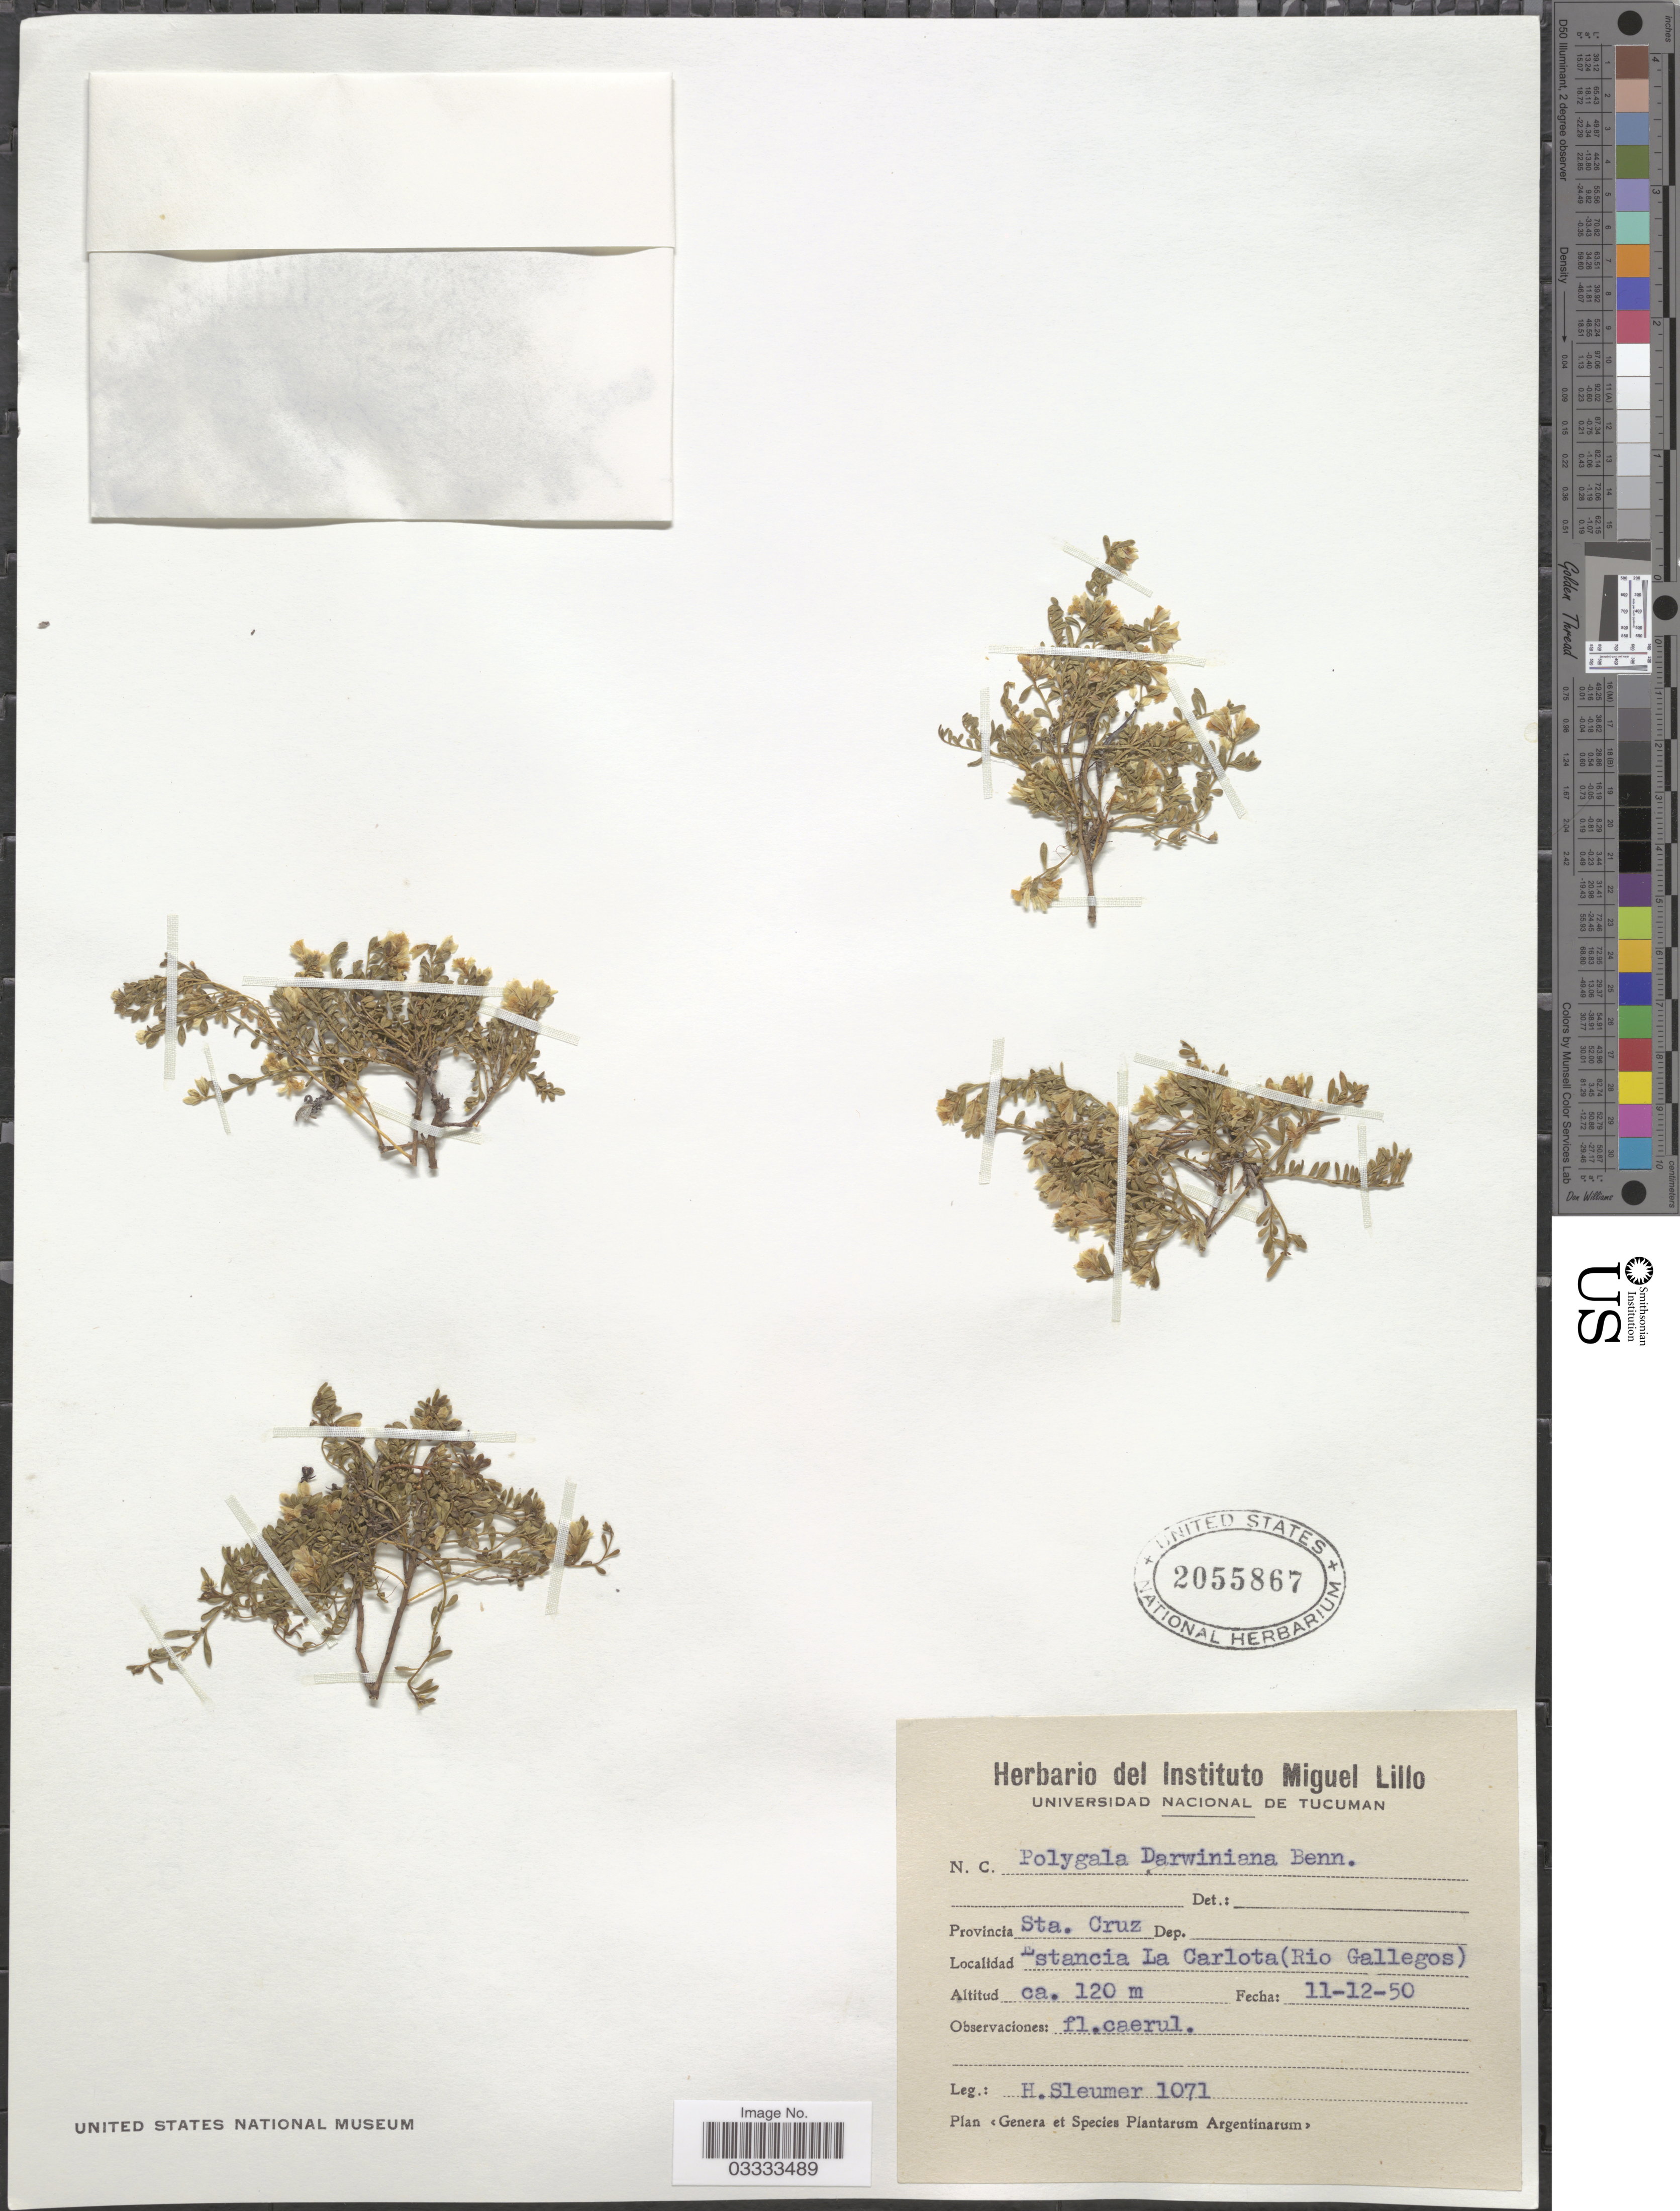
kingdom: Plantae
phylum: Tracheophyta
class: Magnoliopsida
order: Fabales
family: Polygalaceae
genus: Acanthocladus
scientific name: Acanthocladus tehuelchum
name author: Speg.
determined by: Strong, Mark T., (BOT), Smithsonian Institution - National Museum of Natural History (UNITED STATES)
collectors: H. O. Sleumer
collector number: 1071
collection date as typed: Transcribed d/m/y: 11/12/50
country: Argentina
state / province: Santa Cruz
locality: Estancia La Carlota (Rio Gallegos).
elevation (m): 120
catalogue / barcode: US 2055867